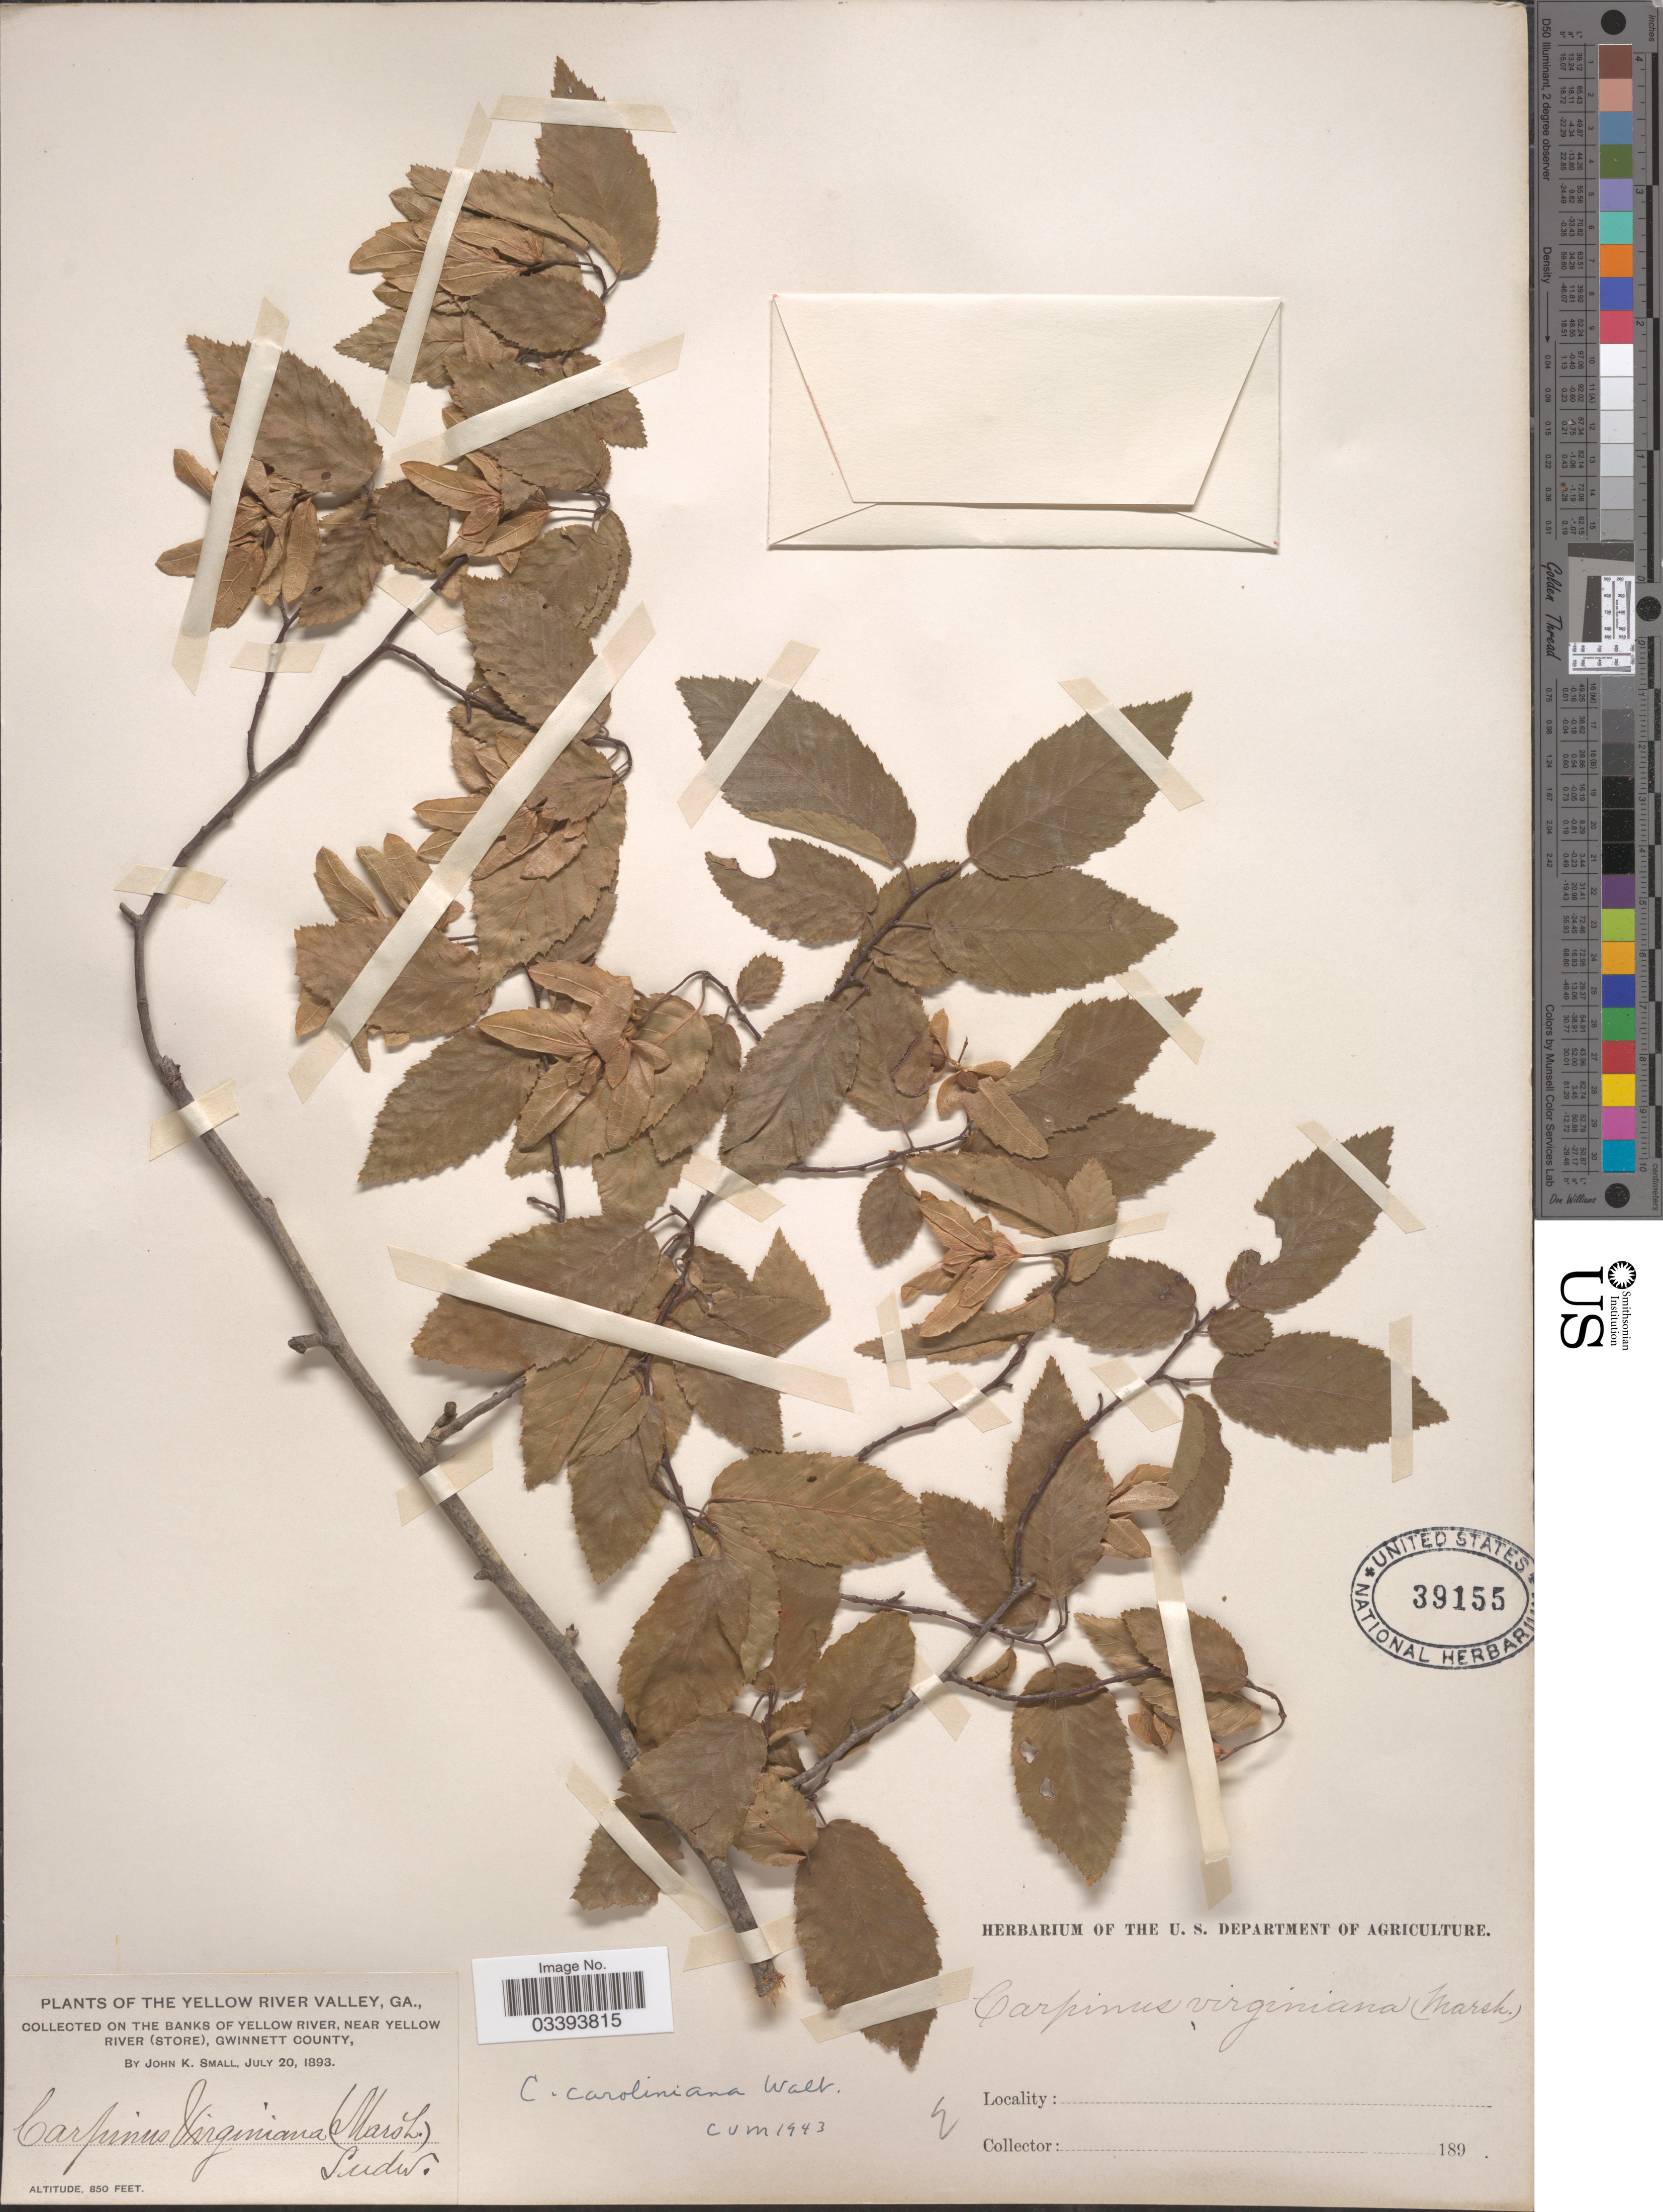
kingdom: Plantae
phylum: Tracheophyta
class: Magnoliopsida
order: Fagales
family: Betulaceae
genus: Carpinus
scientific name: Carpinus caroliniana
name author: Walter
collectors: J. K. Small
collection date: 1893-07-20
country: United States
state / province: Georgia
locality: The Yellow River Valley. On the banks of Yellow River, near Yellow River (Store, Gwinnett County.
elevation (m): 259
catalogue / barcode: US 39155